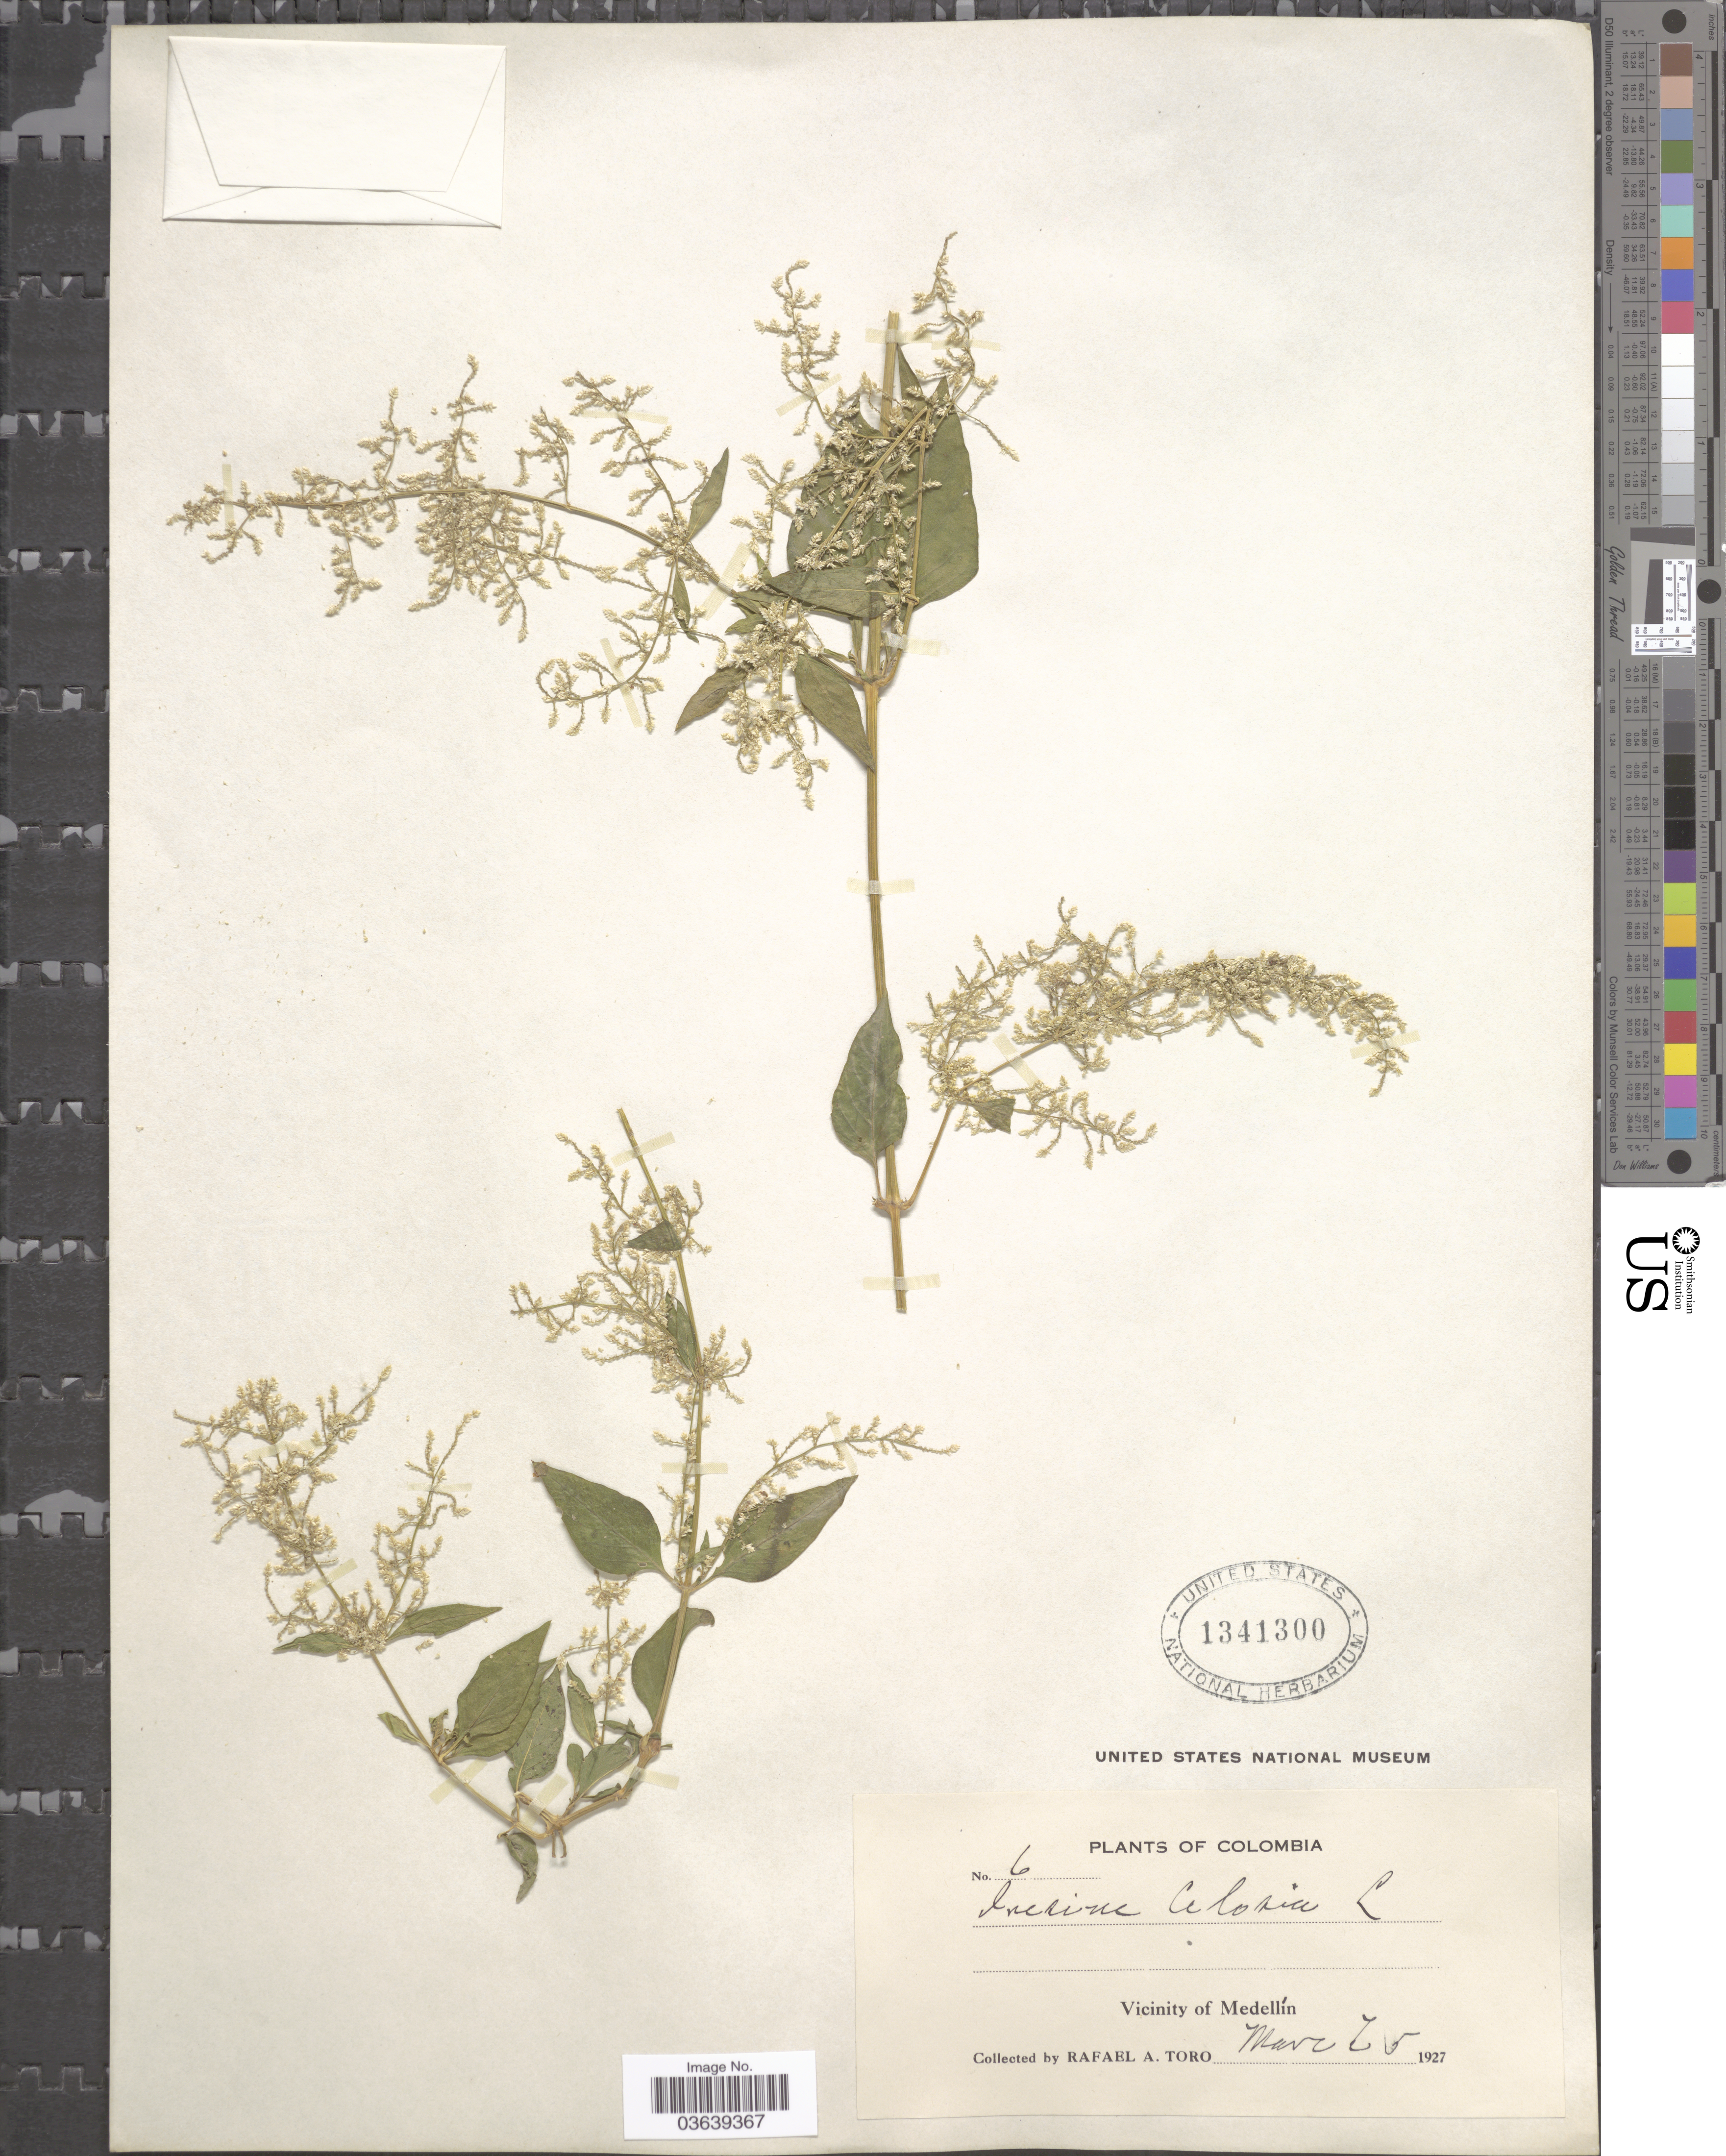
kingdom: Plantae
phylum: Tracheophyta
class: Magnoliopsida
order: Caryophyllales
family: Amaranthaceae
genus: Iresine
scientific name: Iresine celosia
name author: L.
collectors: R. A. Toro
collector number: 6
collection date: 1927-03-25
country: Colombia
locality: Vicinity of Medellín.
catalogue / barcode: US 1341300